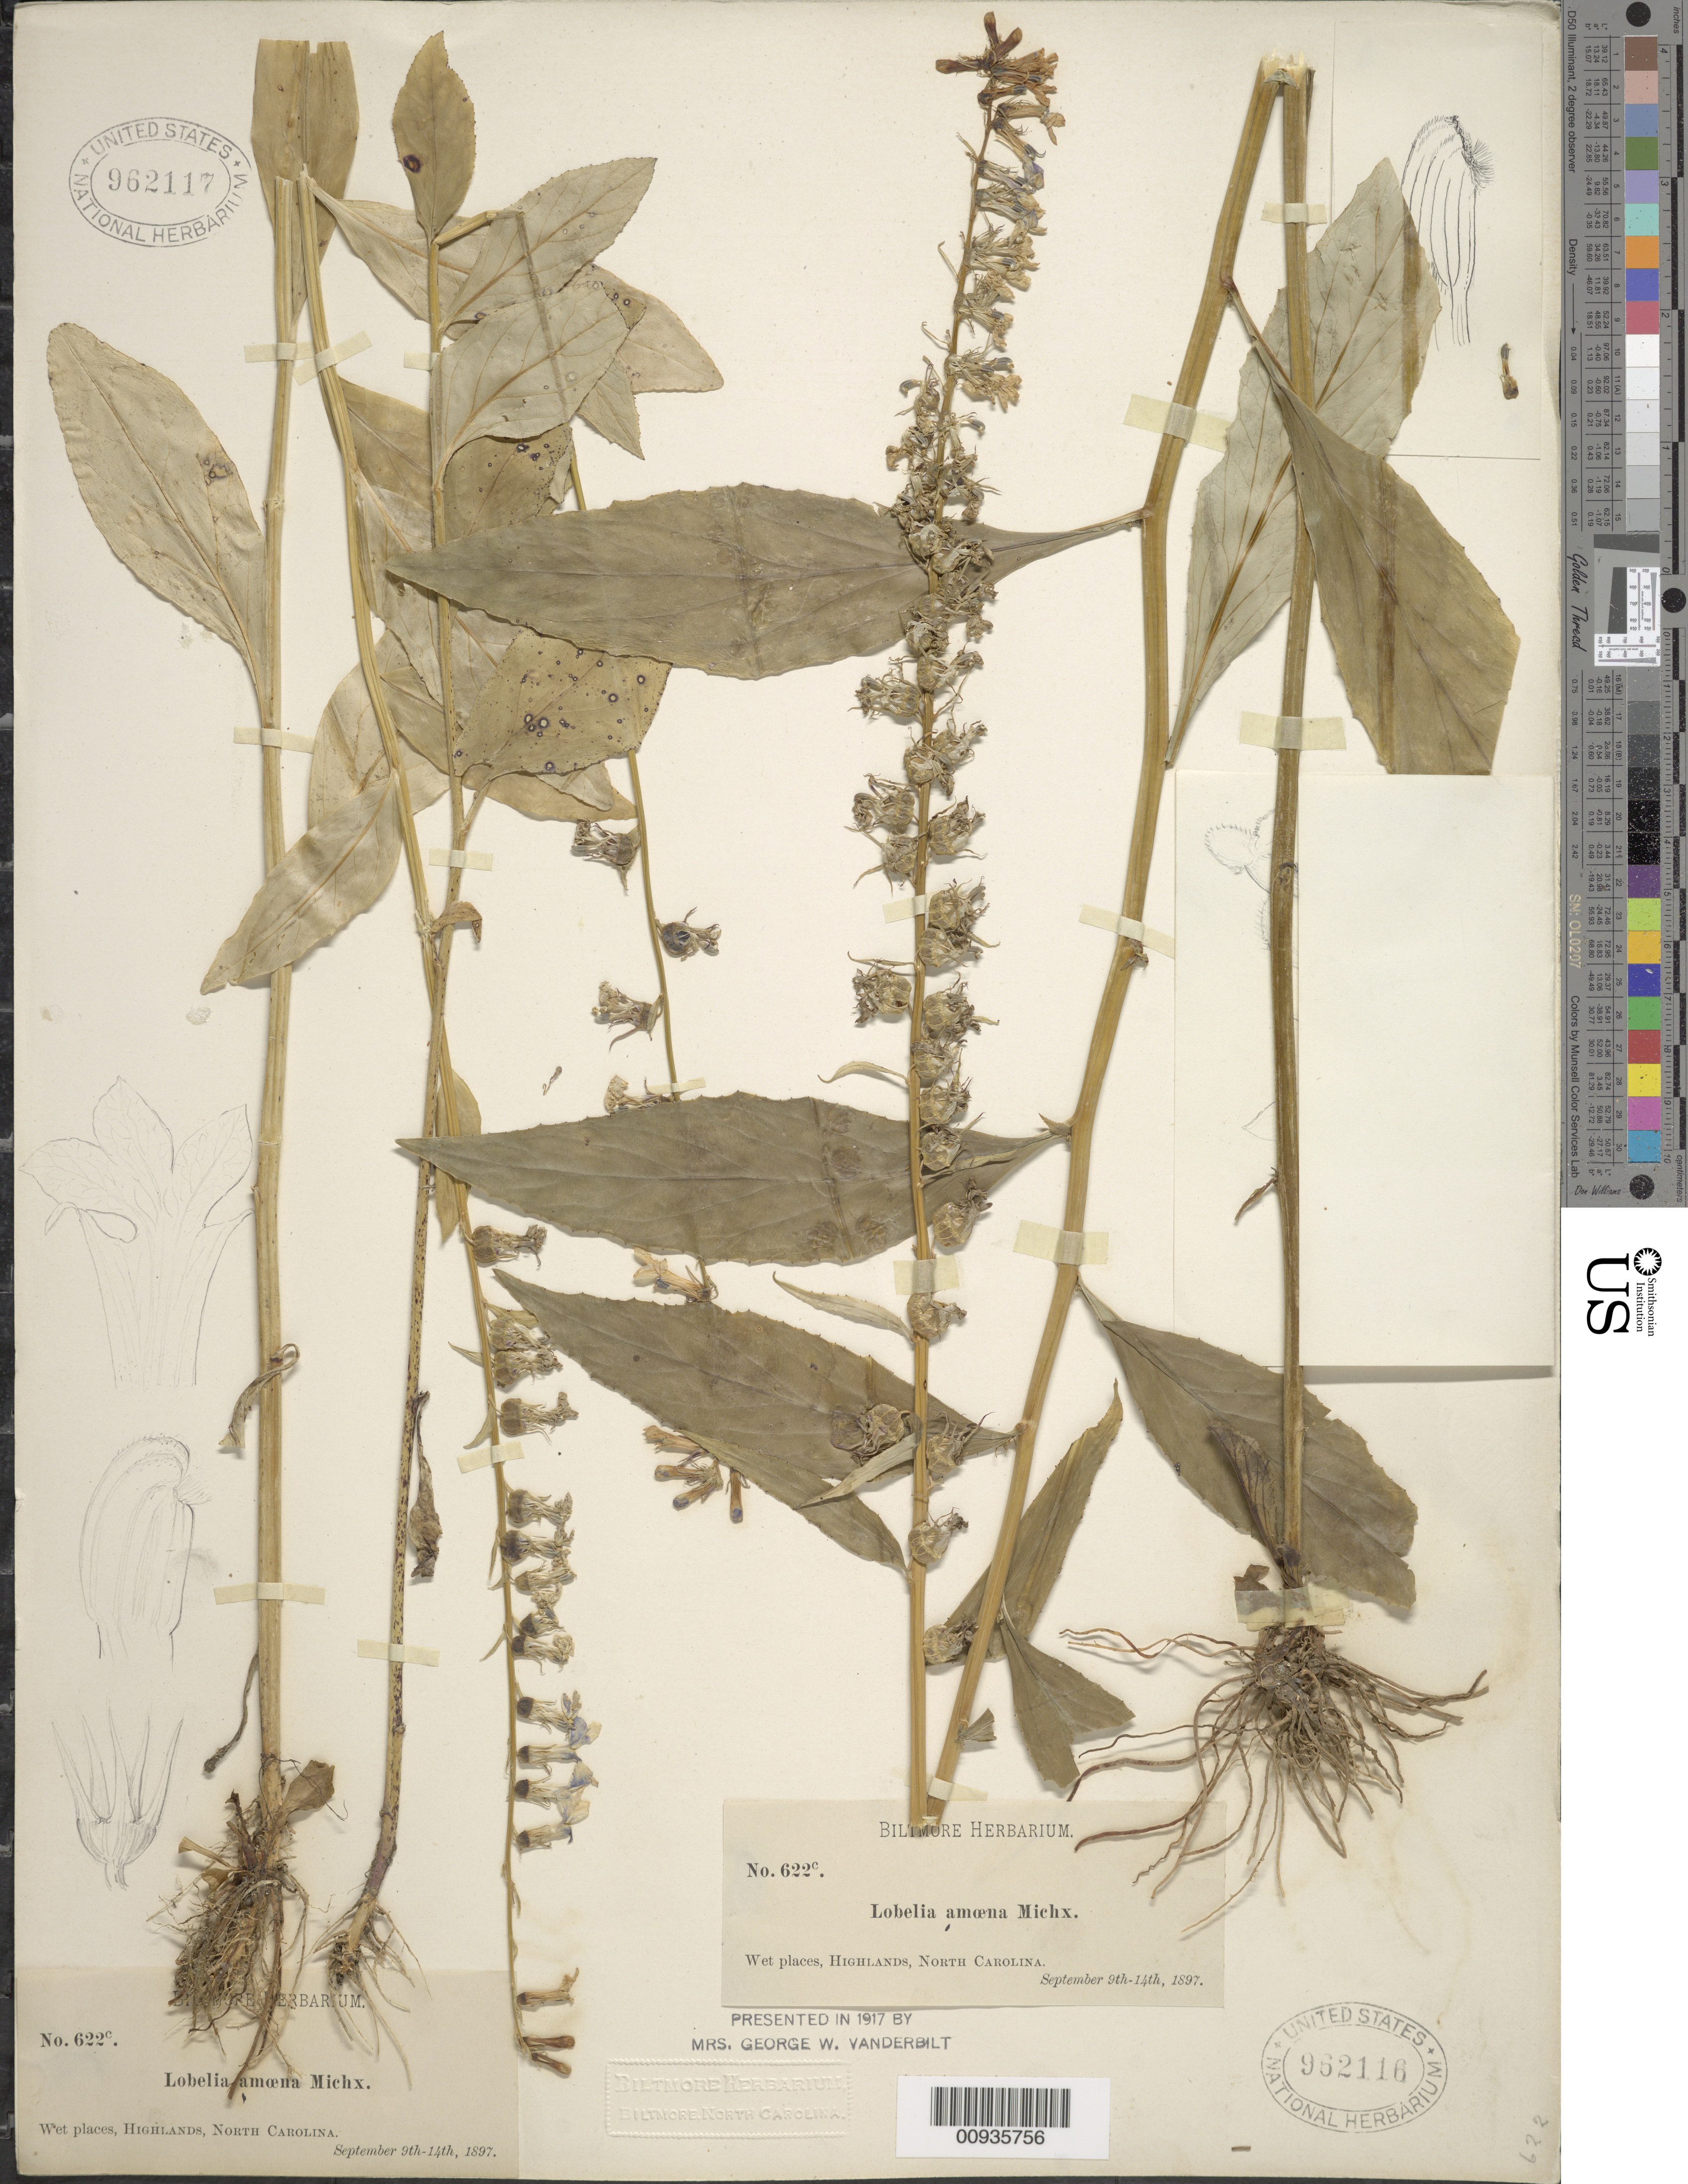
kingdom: Plantae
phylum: Tracheophyta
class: Magnoliopsida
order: Asterales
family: Campanulaceae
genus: Lobelia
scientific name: Lobelia amoena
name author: Michx.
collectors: ex herb. Biltmore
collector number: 622c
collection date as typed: September 9th - 14th, 1897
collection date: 1897-09-09/1897-09-14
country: United States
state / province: North Carolina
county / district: Macon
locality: Highlands.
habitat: wet places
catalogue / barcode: US 962116